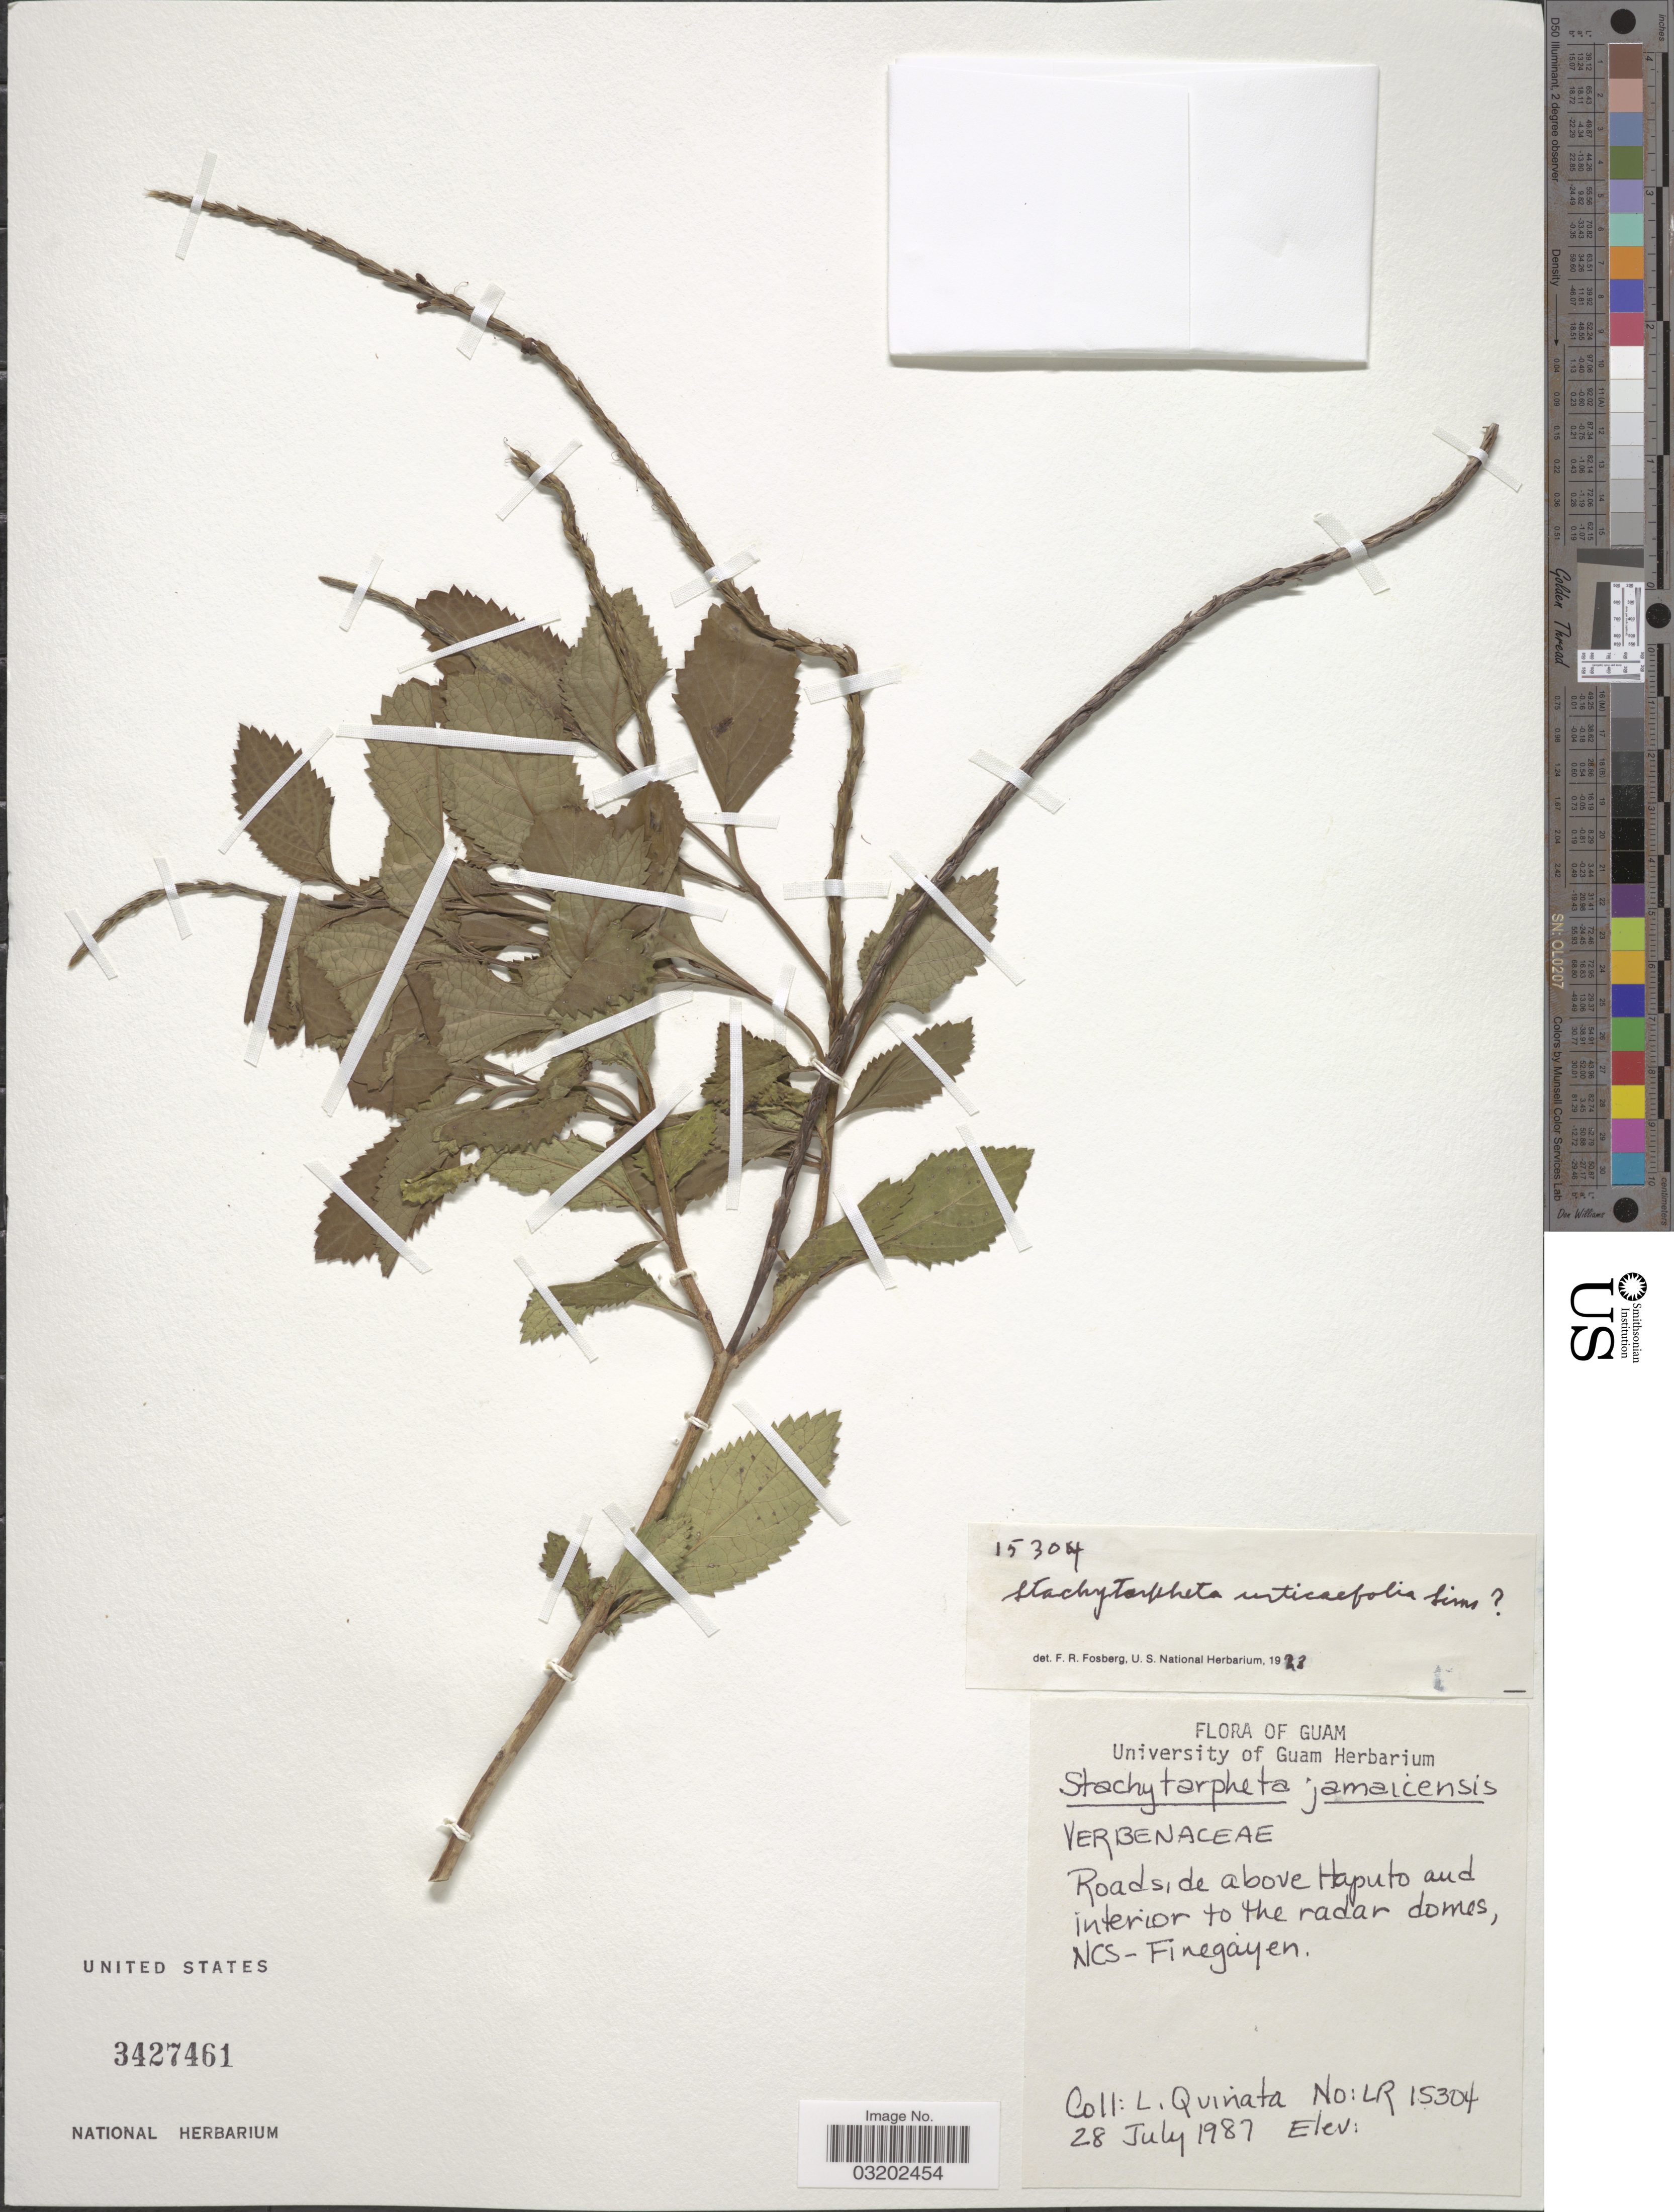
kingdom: Plantae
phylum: Tracheophyta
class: Magnoliopsida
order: Lamiales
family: Verbenaceae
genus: Stachytarpheta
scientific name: Stachytarpheta urticifolia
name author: Sims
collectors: L. Quinata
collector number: LR 15304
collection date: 1987-07-28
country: Guam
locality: Roadside above Haputo and interior to the radar domes, NCS-Finegayen.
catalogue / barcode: US 3427461